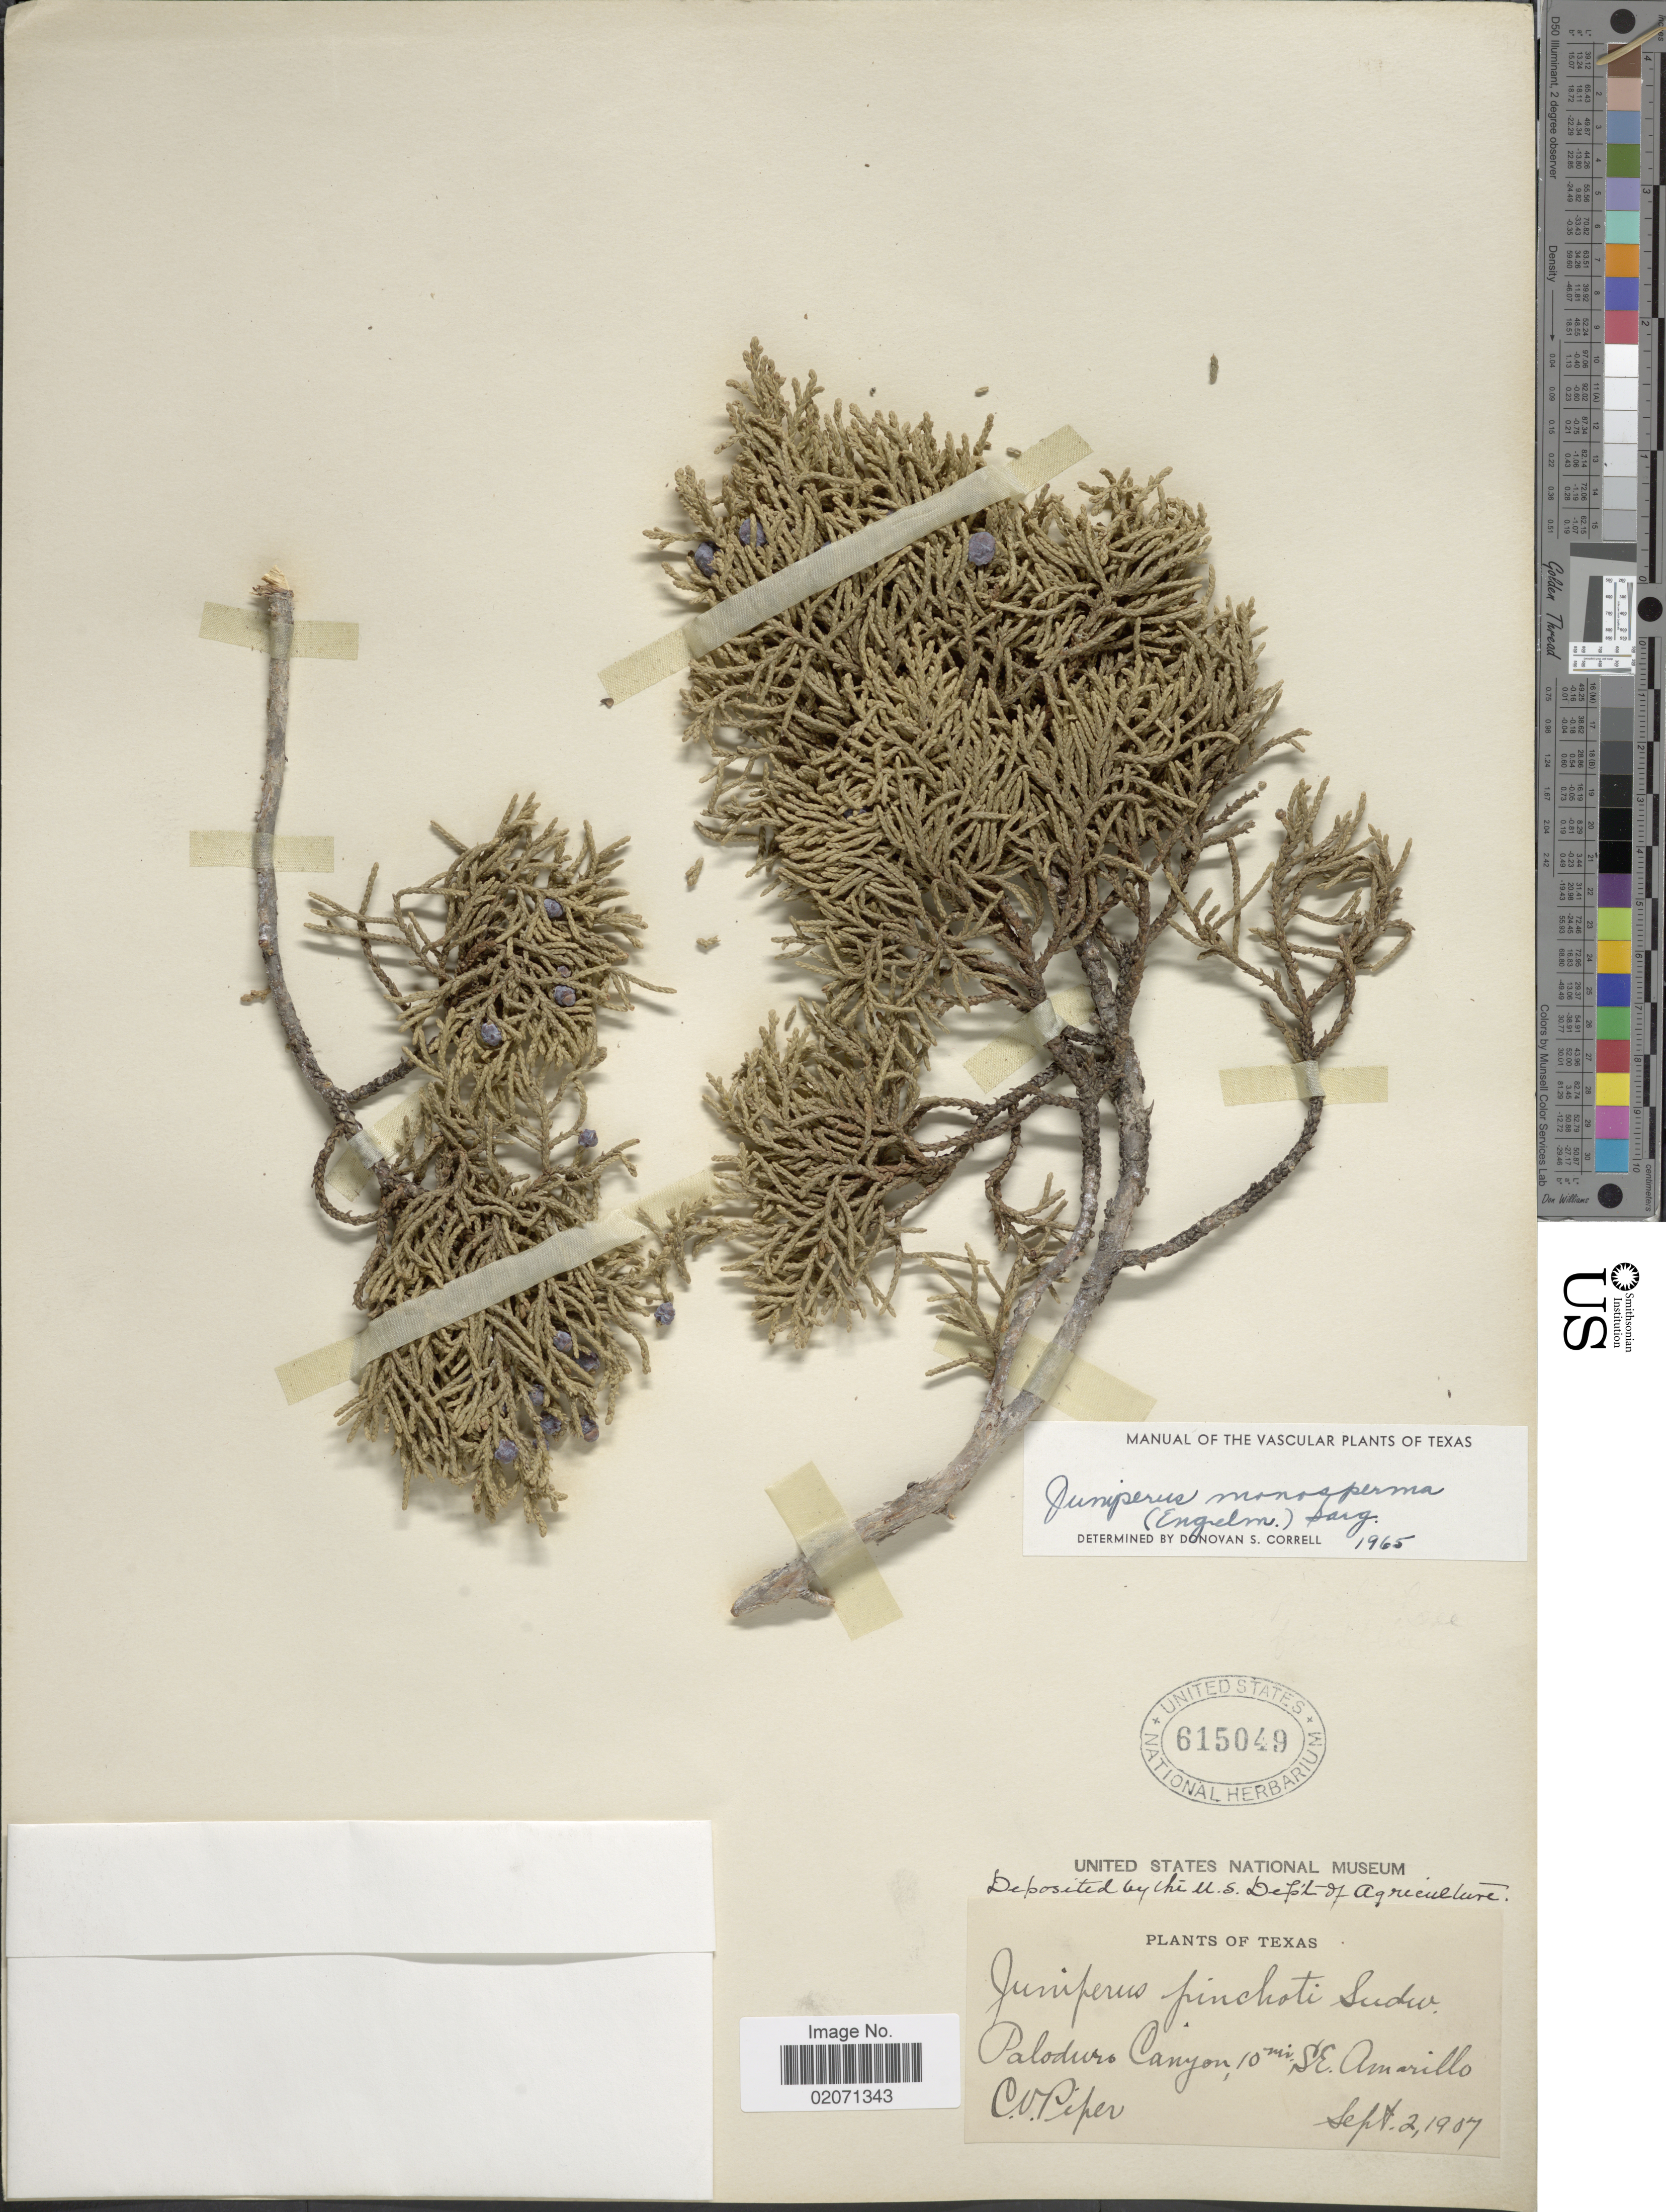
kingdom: Plantae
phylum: Tracheophyta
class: Pinopsida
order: Pinales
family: Cupressaceae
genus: Juniperus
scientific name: Juniperus monosperma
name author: (Engelm.) Sarg.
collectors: C. V. Piper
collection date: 1907-09-02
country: United States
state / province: Texas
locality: Paloduro Canyon, 10 mi. SE. of Amarillo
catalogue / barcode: US 615049